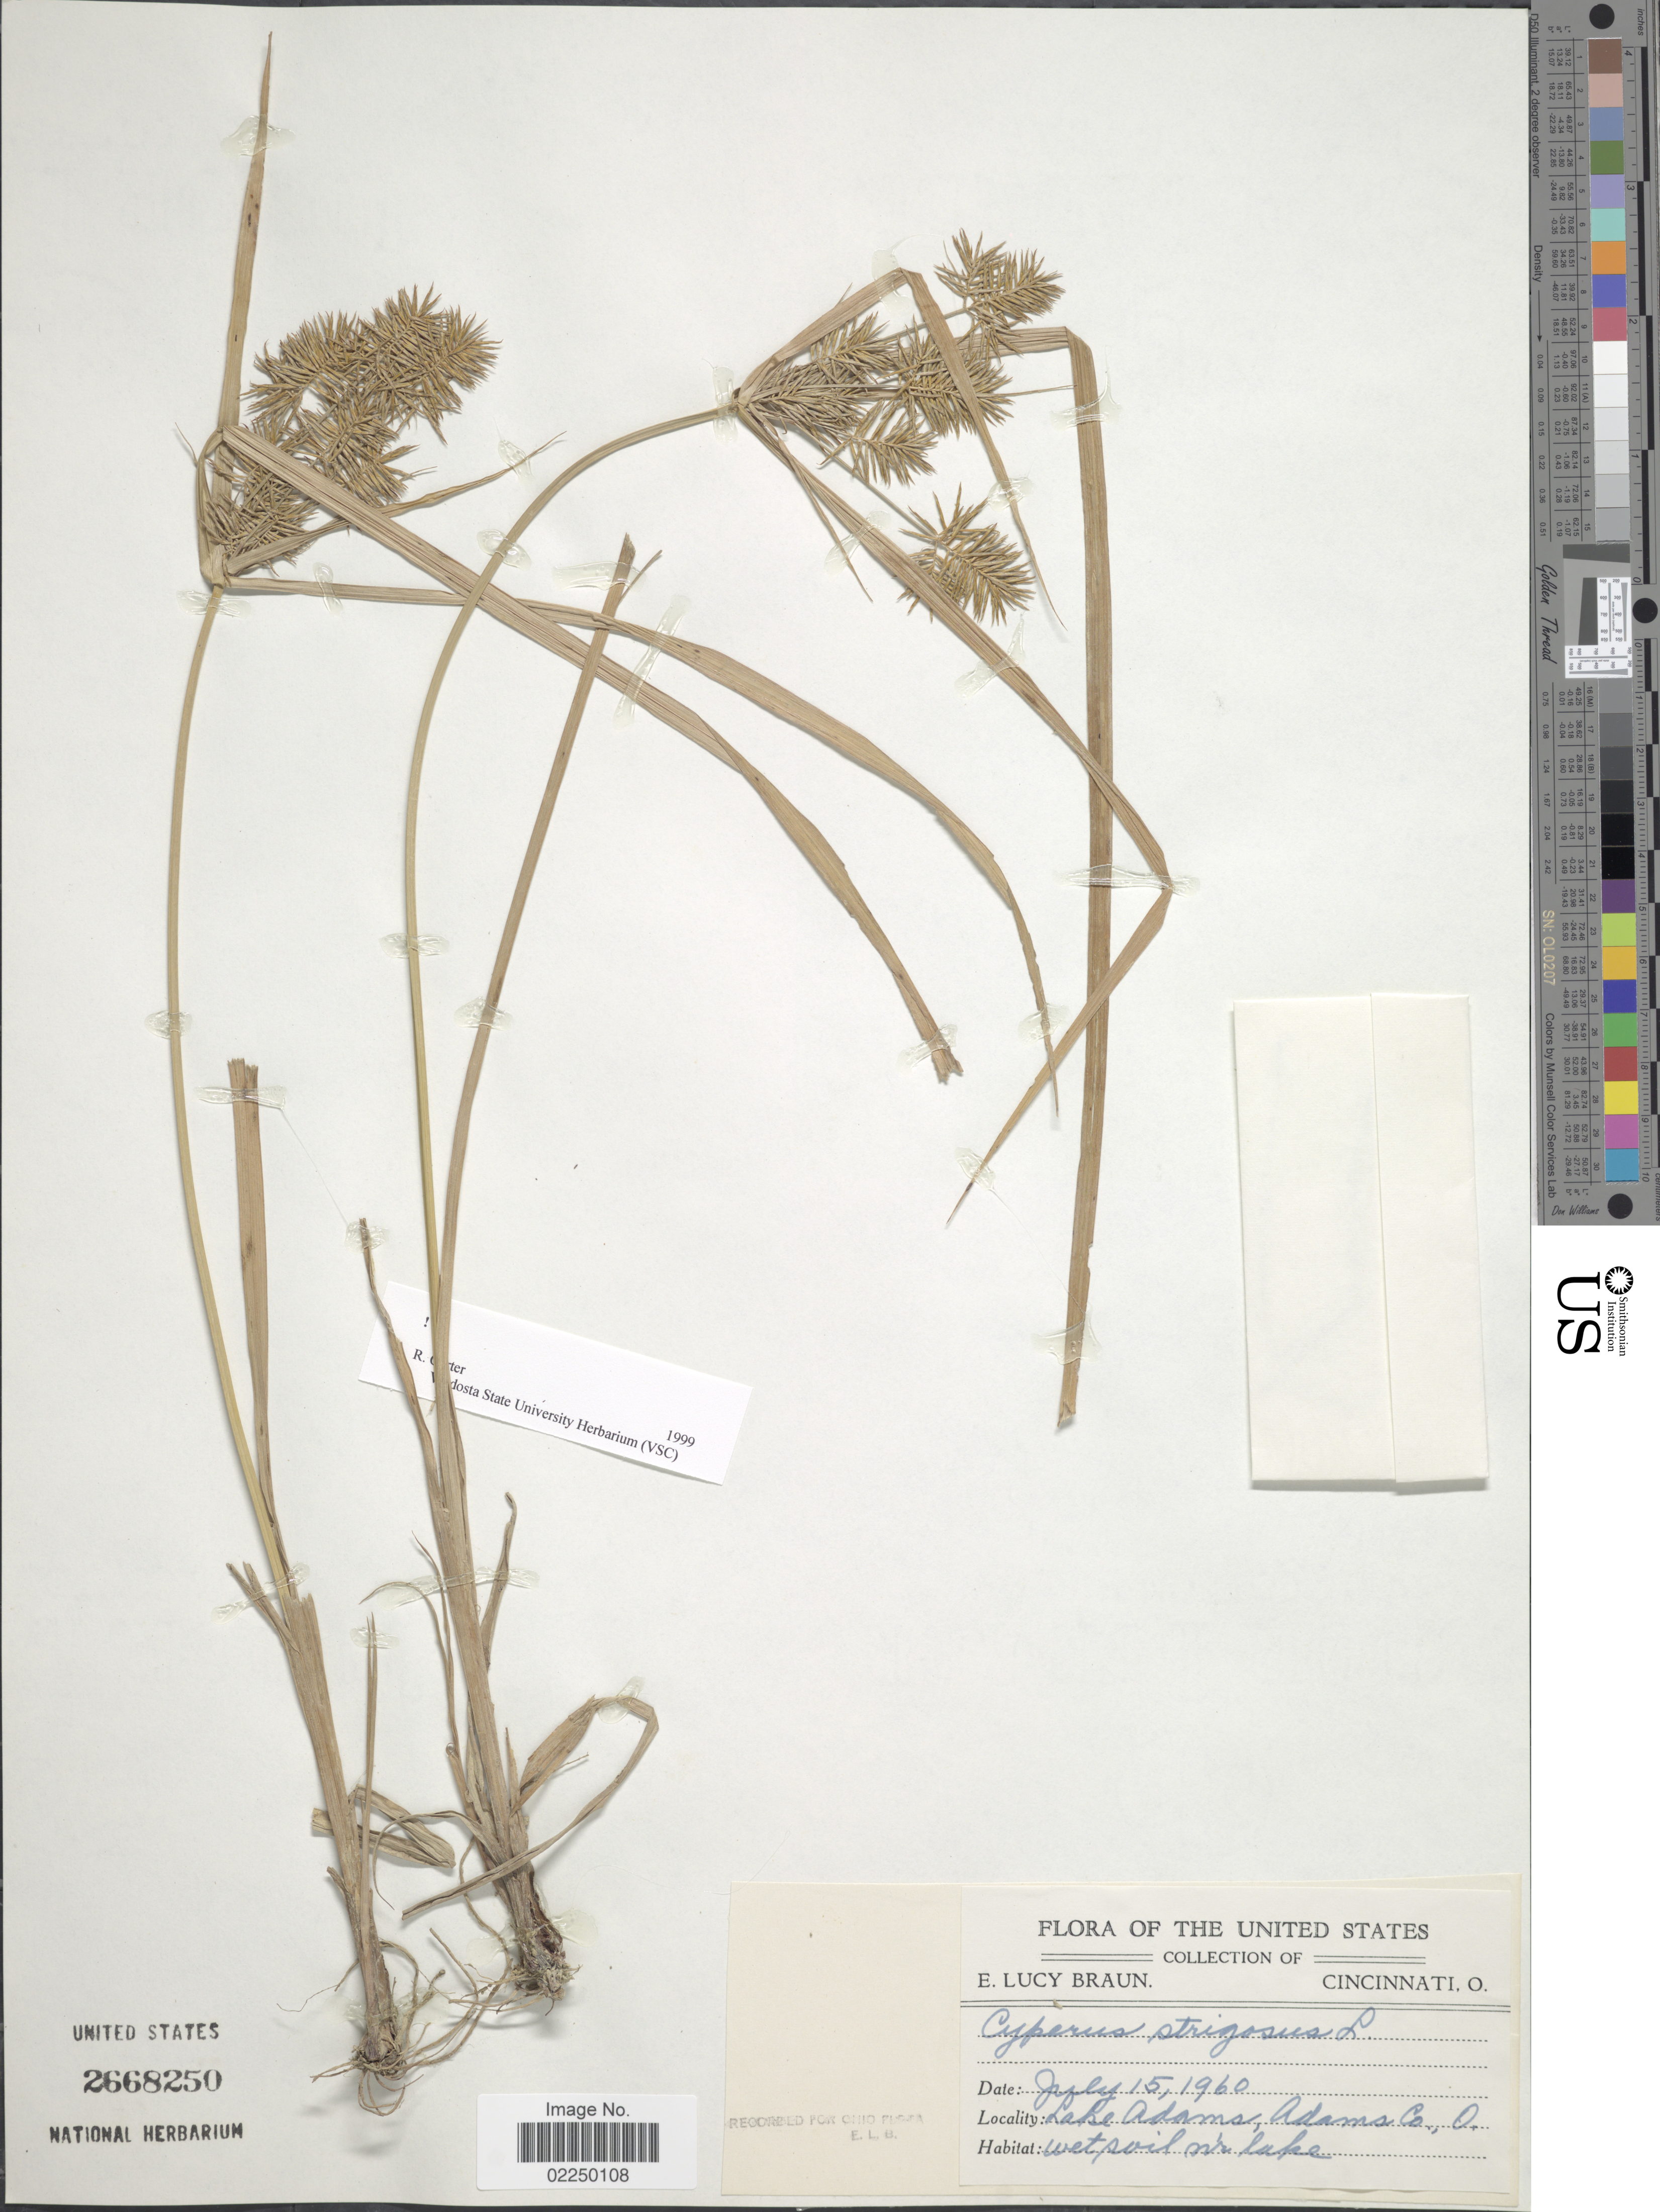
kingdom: Plantae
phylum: Tracheophyta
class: Liliopsida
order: Poales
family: Cyperaceae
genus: Cyperus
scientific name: Cyperus strigosus L.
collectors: E. L. Braun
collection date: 1960-07-15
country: United States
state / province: Ohio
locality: Lake Adams, Adams Co.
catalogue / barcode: US 2668250